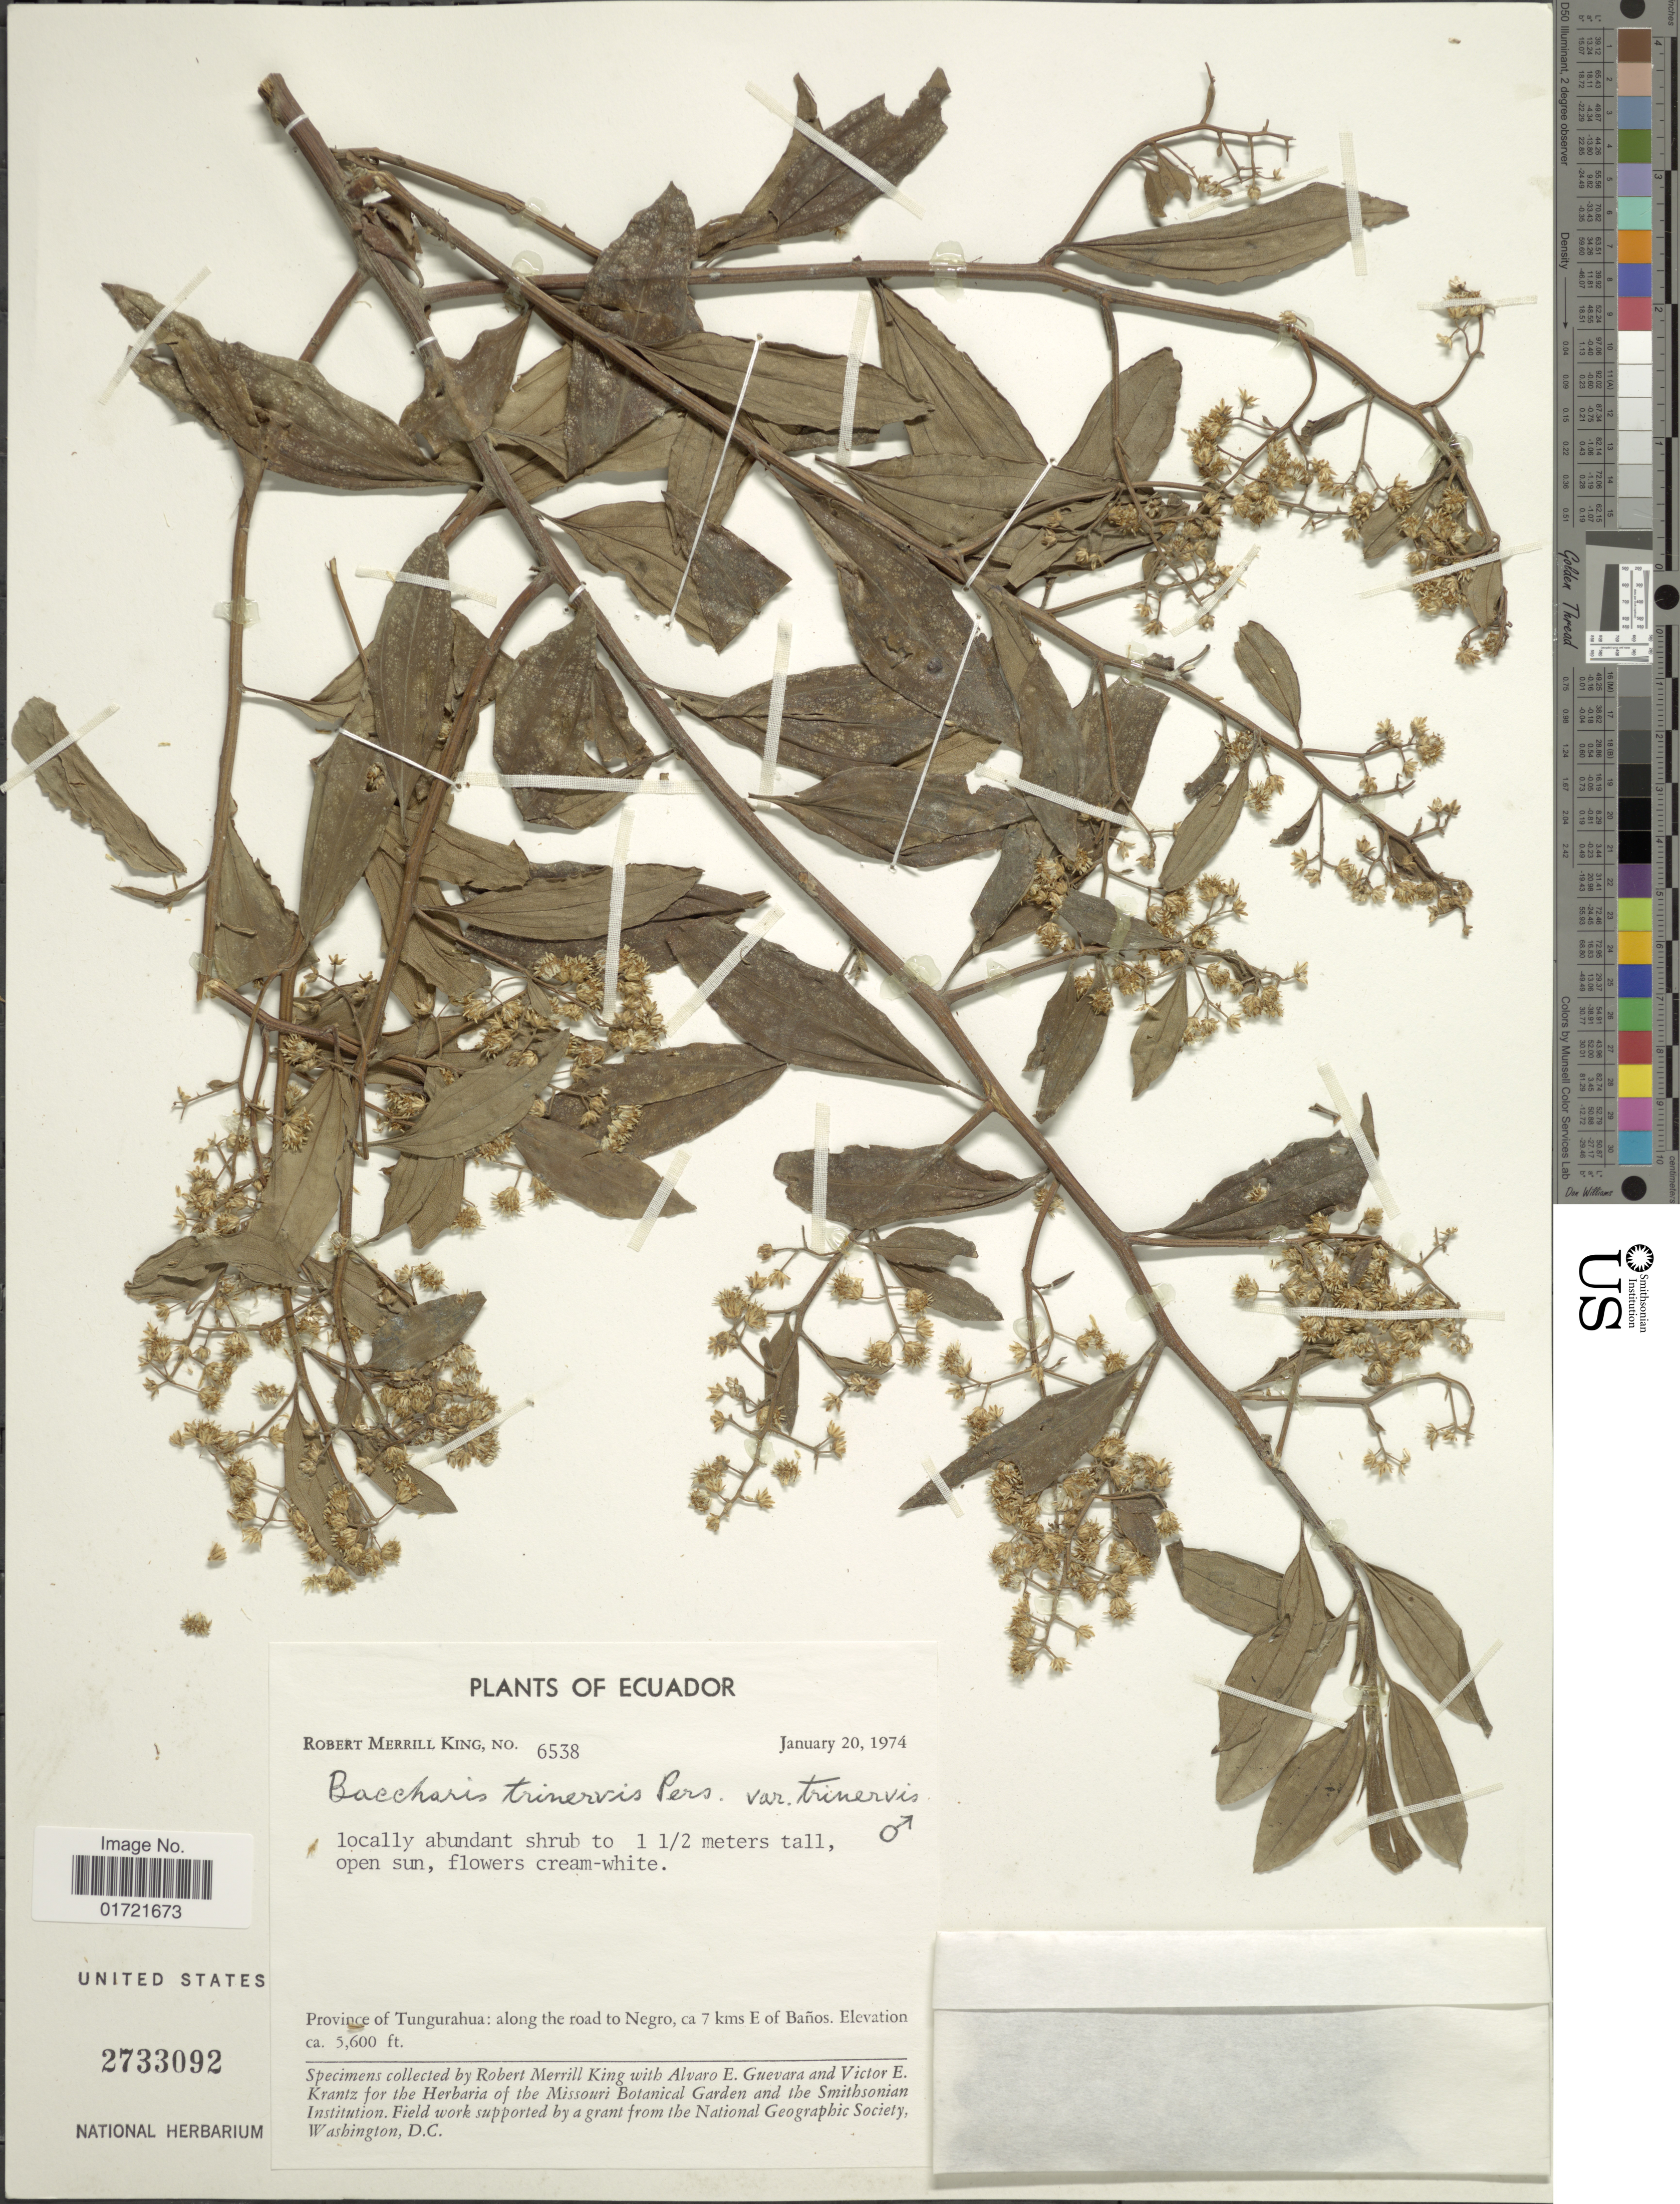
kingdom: Plantae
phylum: Tracheophyta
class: Magnoliopsida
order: Asterales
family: Asteraceae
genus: Baccharis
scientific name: Baccharis trinervis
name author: (Lam.) Pers.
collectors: R. M. King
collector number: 6538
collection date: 1974-01-20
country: Ecuador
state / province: Tungurahua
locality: Province of Tungurahua: along the road to Negro, 7 kms E of Banos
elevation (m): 1707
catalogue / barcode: US 2733092